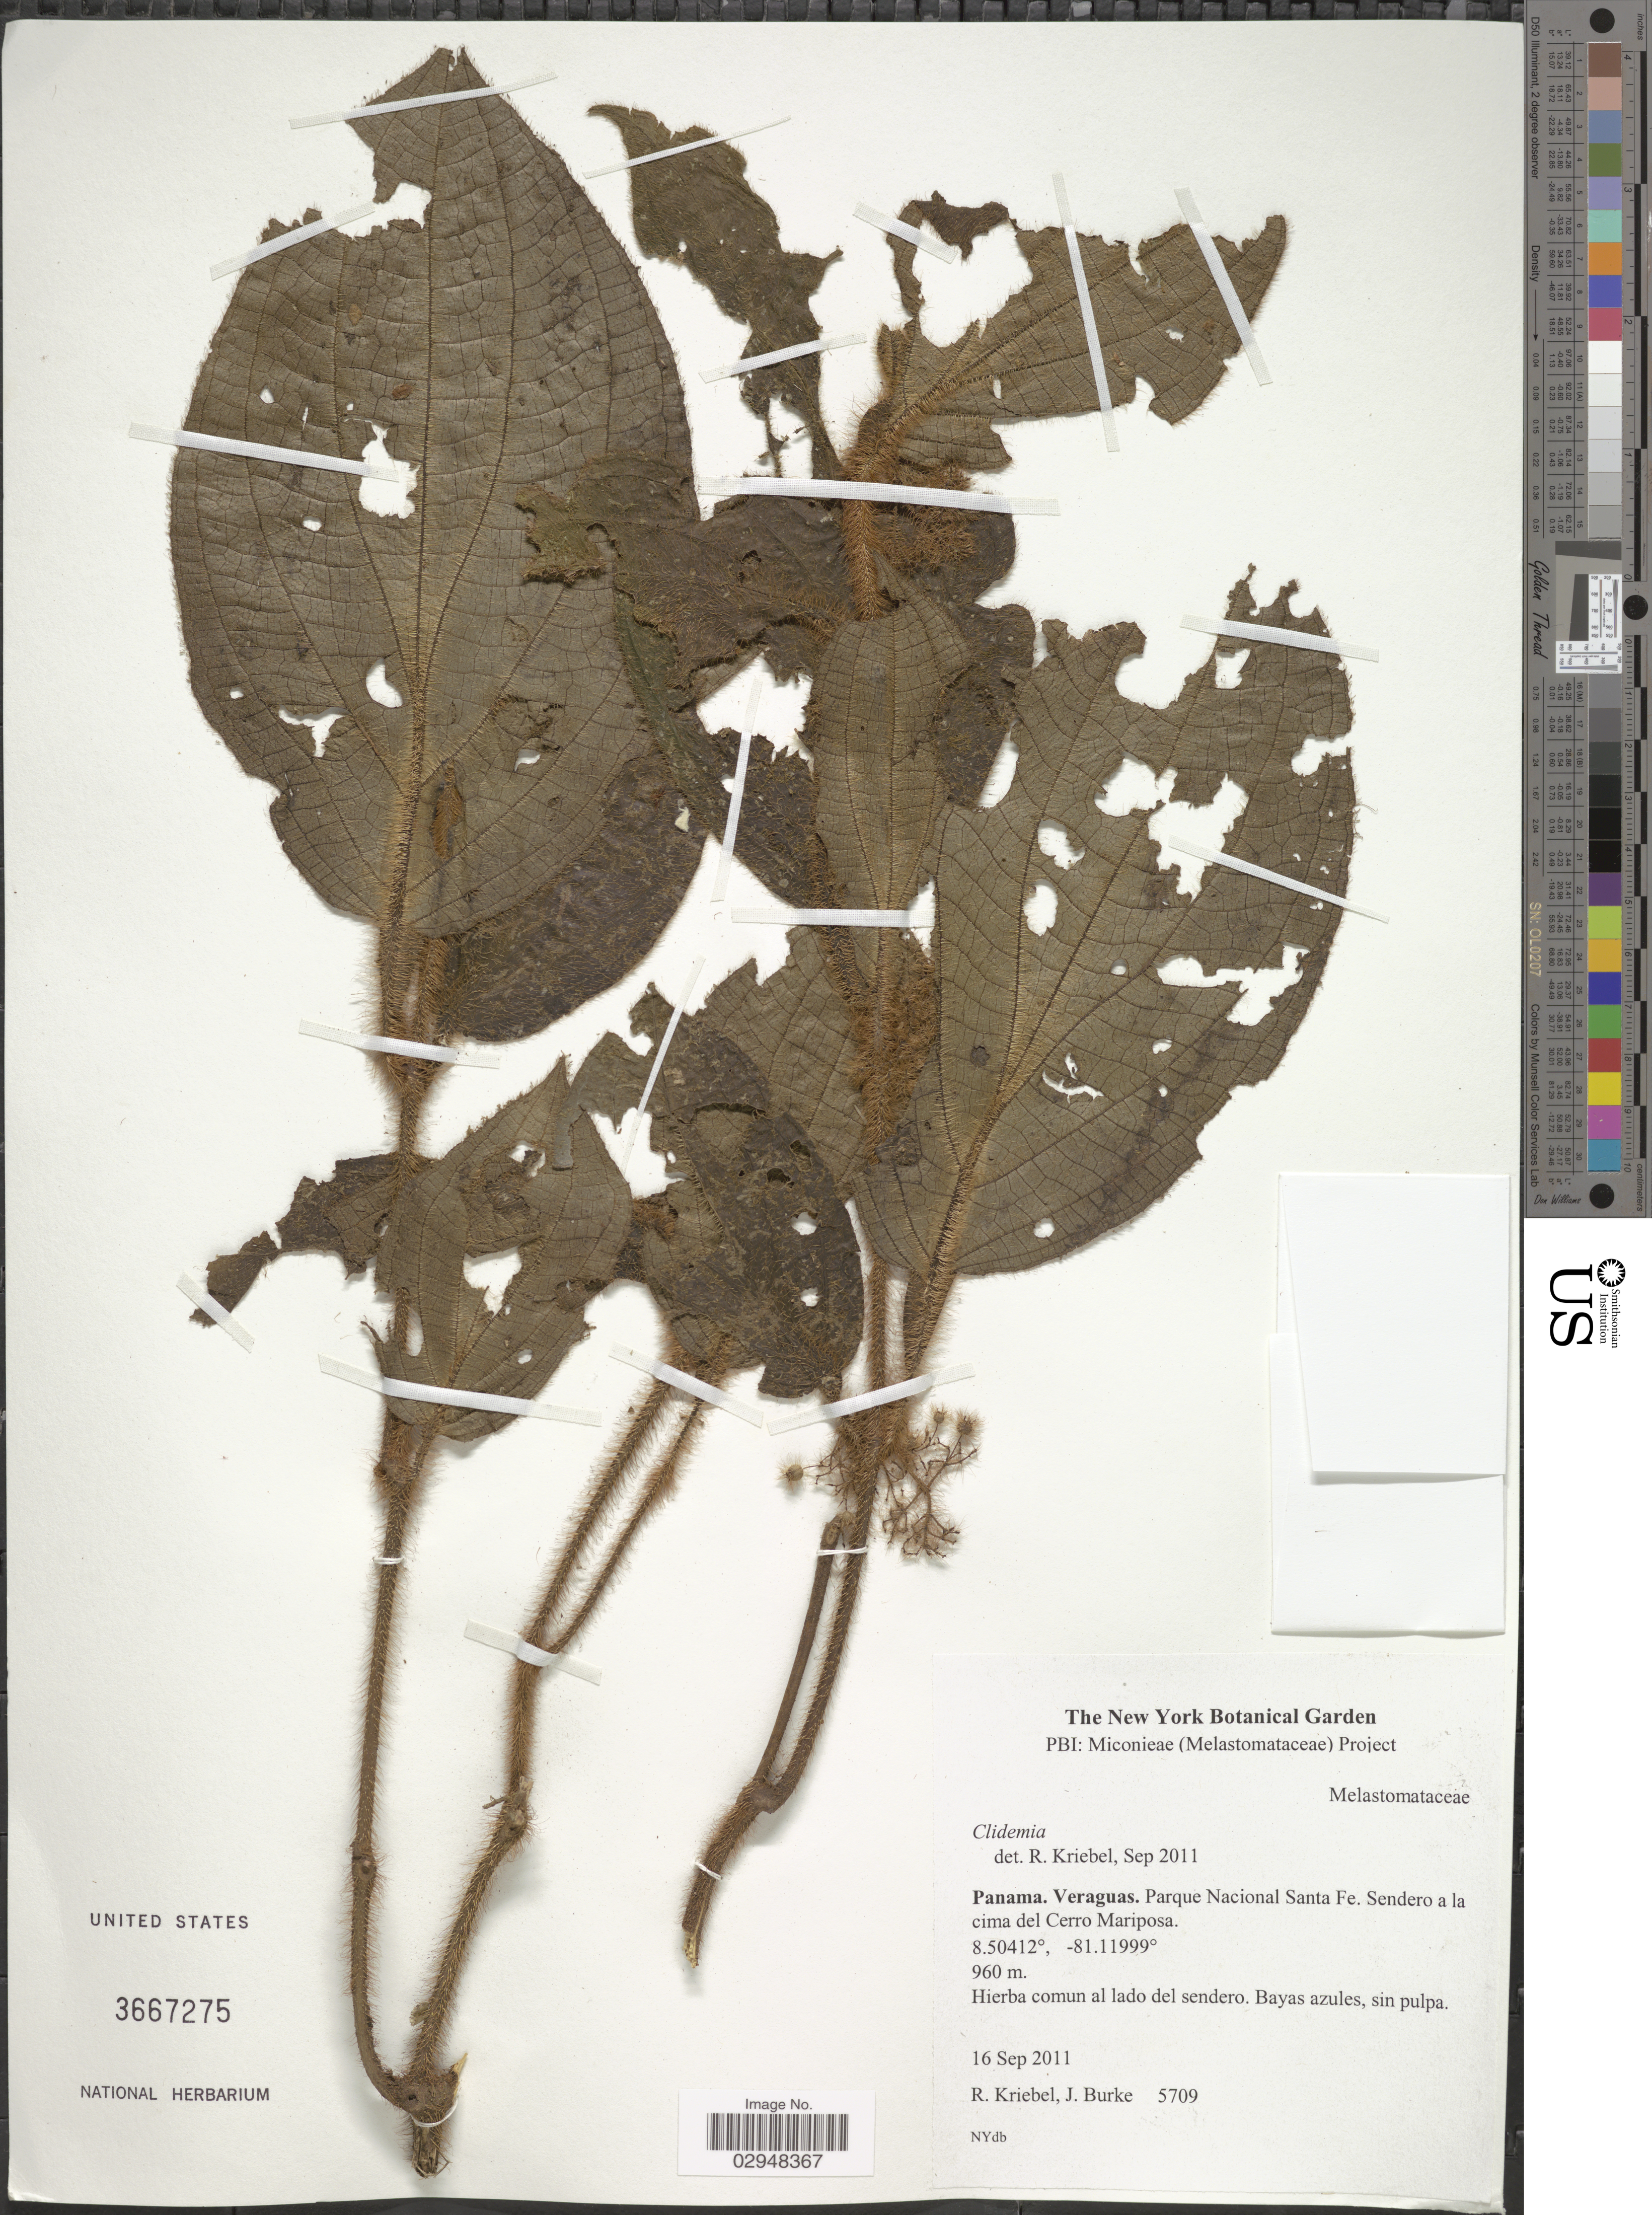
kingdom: Plantae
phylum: Tracheophyta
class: Magnoliopsida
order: Myrtales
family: Melastomataceae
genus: Miconia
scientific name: Miconia neolanuginosa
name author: Almeda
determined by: Michelangeli, F. A.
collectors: R. Kriebel & J. Burke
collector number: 5709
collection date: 2011-09-16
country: Panama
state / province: Veraguas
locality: Parque Nacional Santa Fe, Sendero a la cima del Cerro Mariposa.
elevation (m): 960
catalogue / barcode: US 3667275